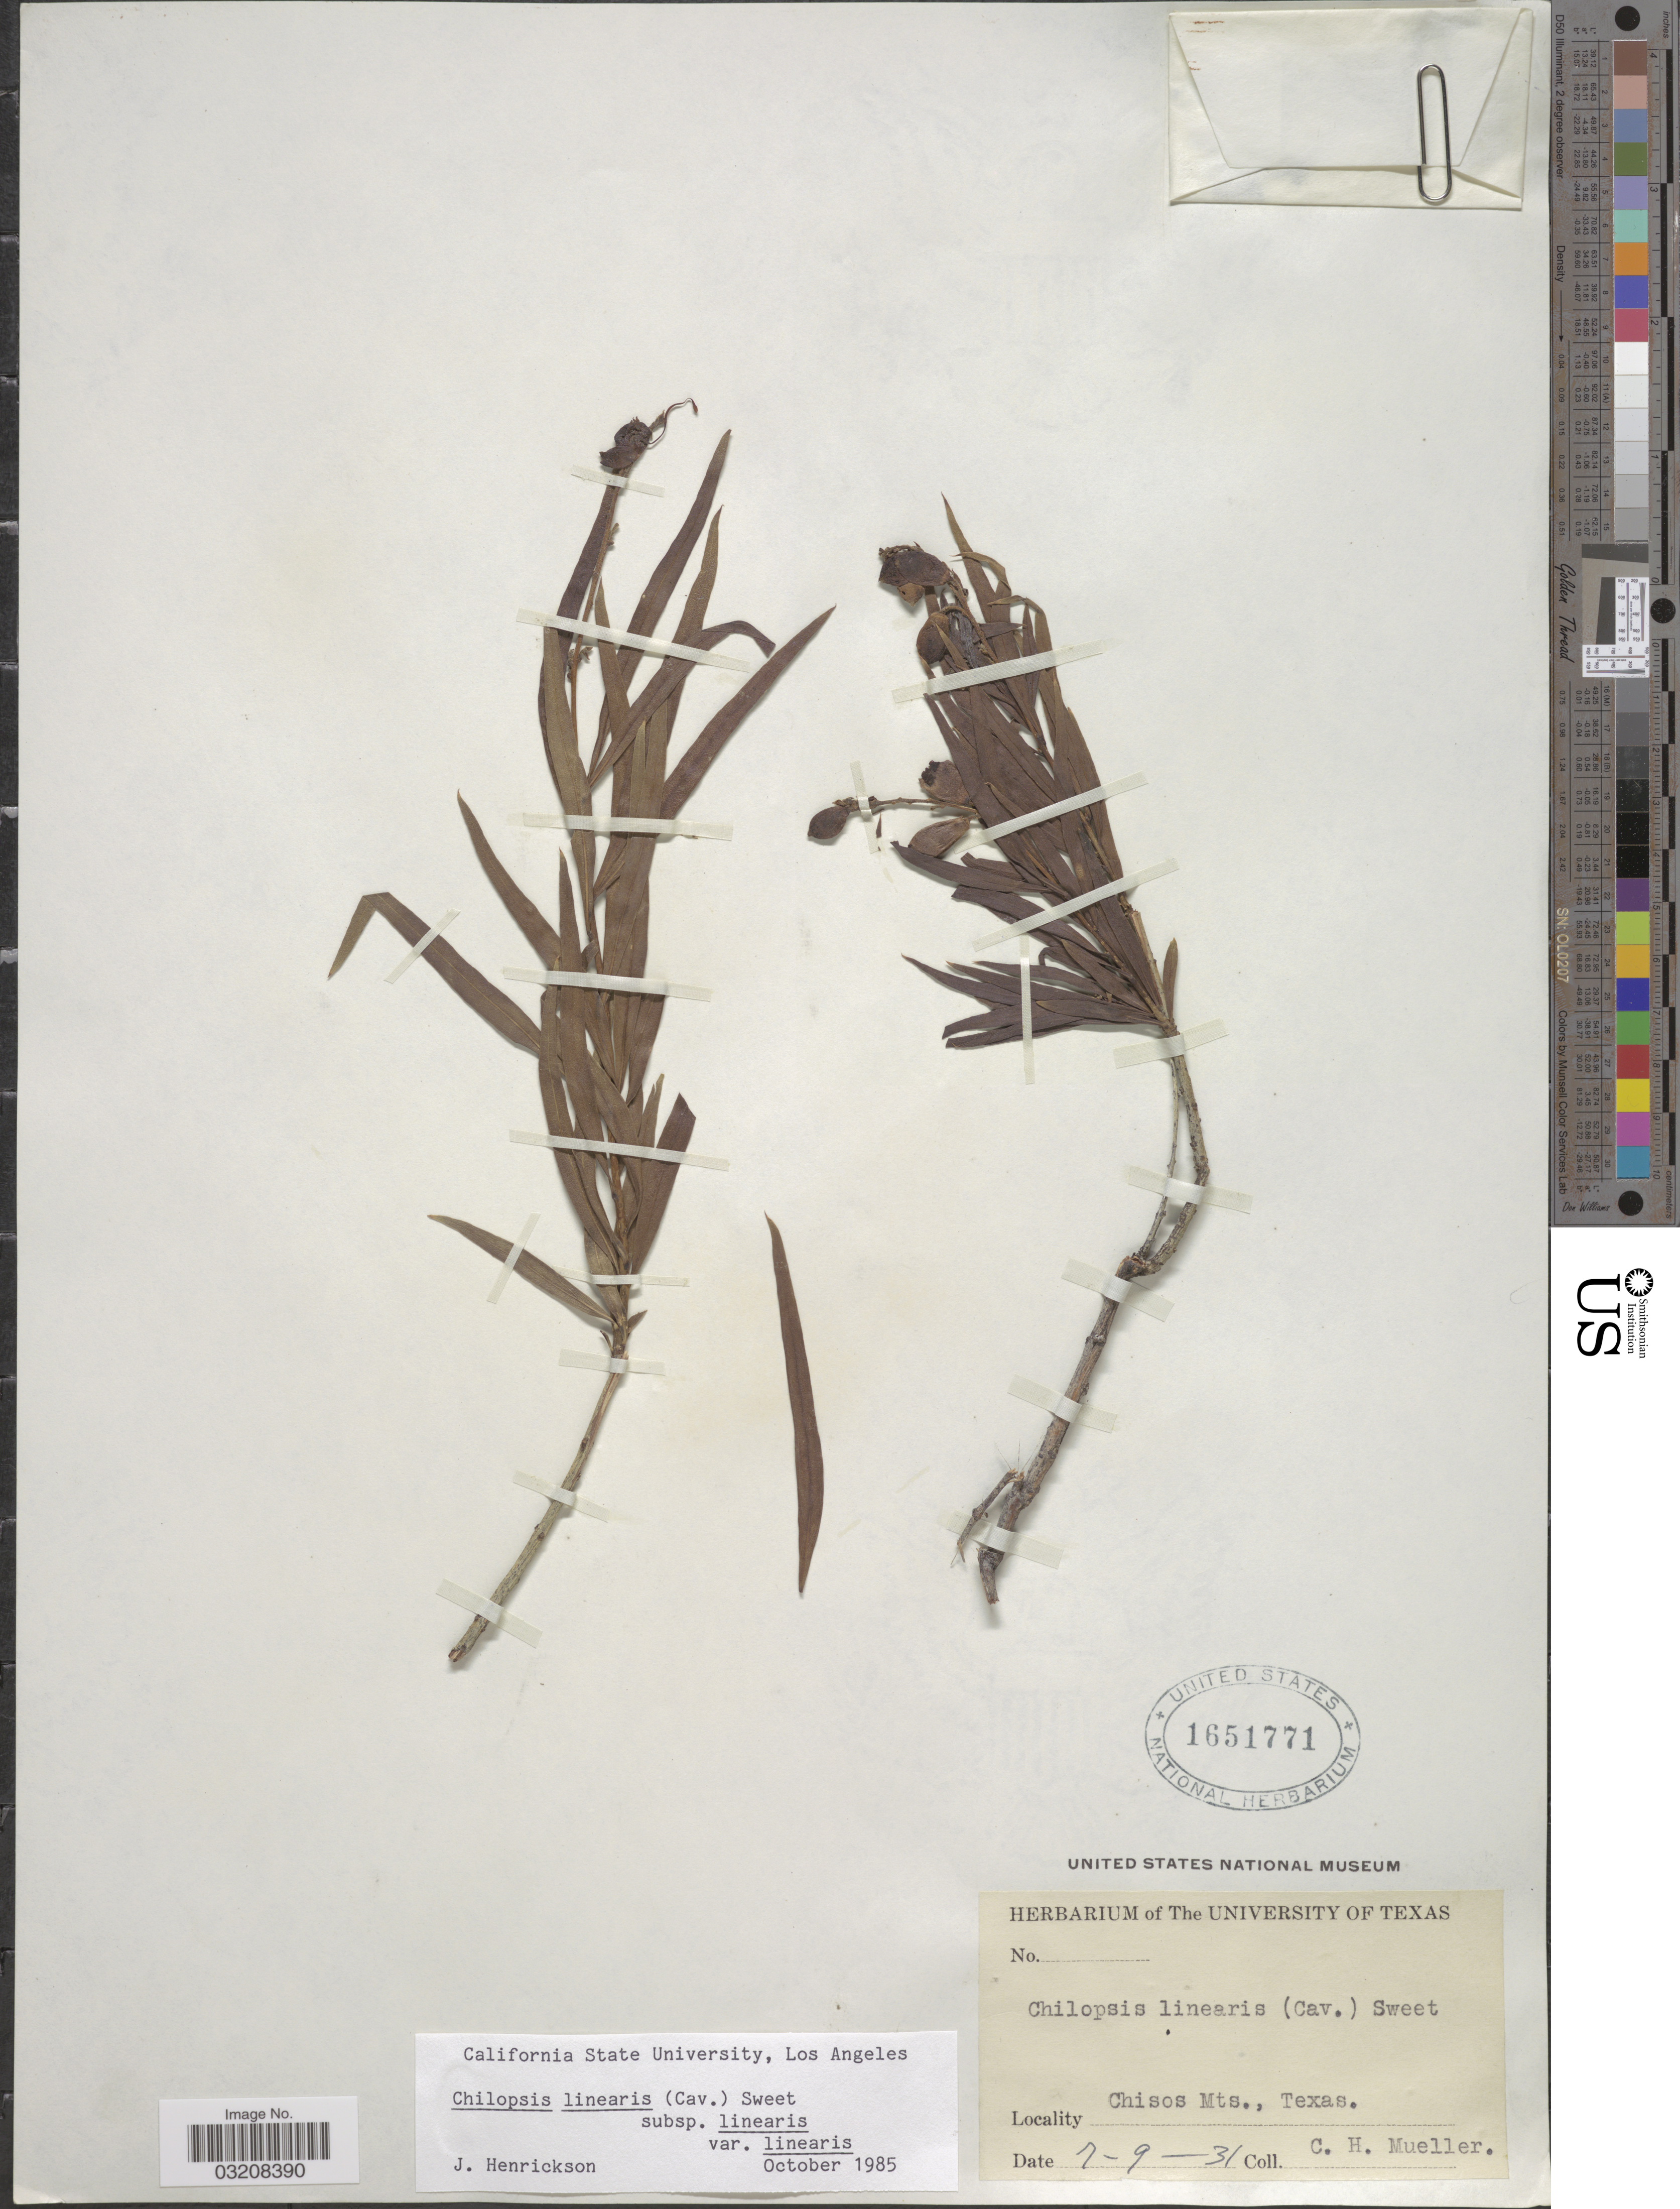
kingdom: Plantae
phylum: Tracheophyta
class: Magnoliopsida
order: Lamiales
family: Bignoniaceae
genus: Chilopsis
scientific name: Chilopsis linearis subsp. linearis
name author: (Cav.) Sweet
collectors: C. H. Mueller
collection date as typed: Transcribed d/m/y: 9/7/31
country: United States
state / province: Texas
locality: Chisos Mts.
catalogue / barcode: US 1651771